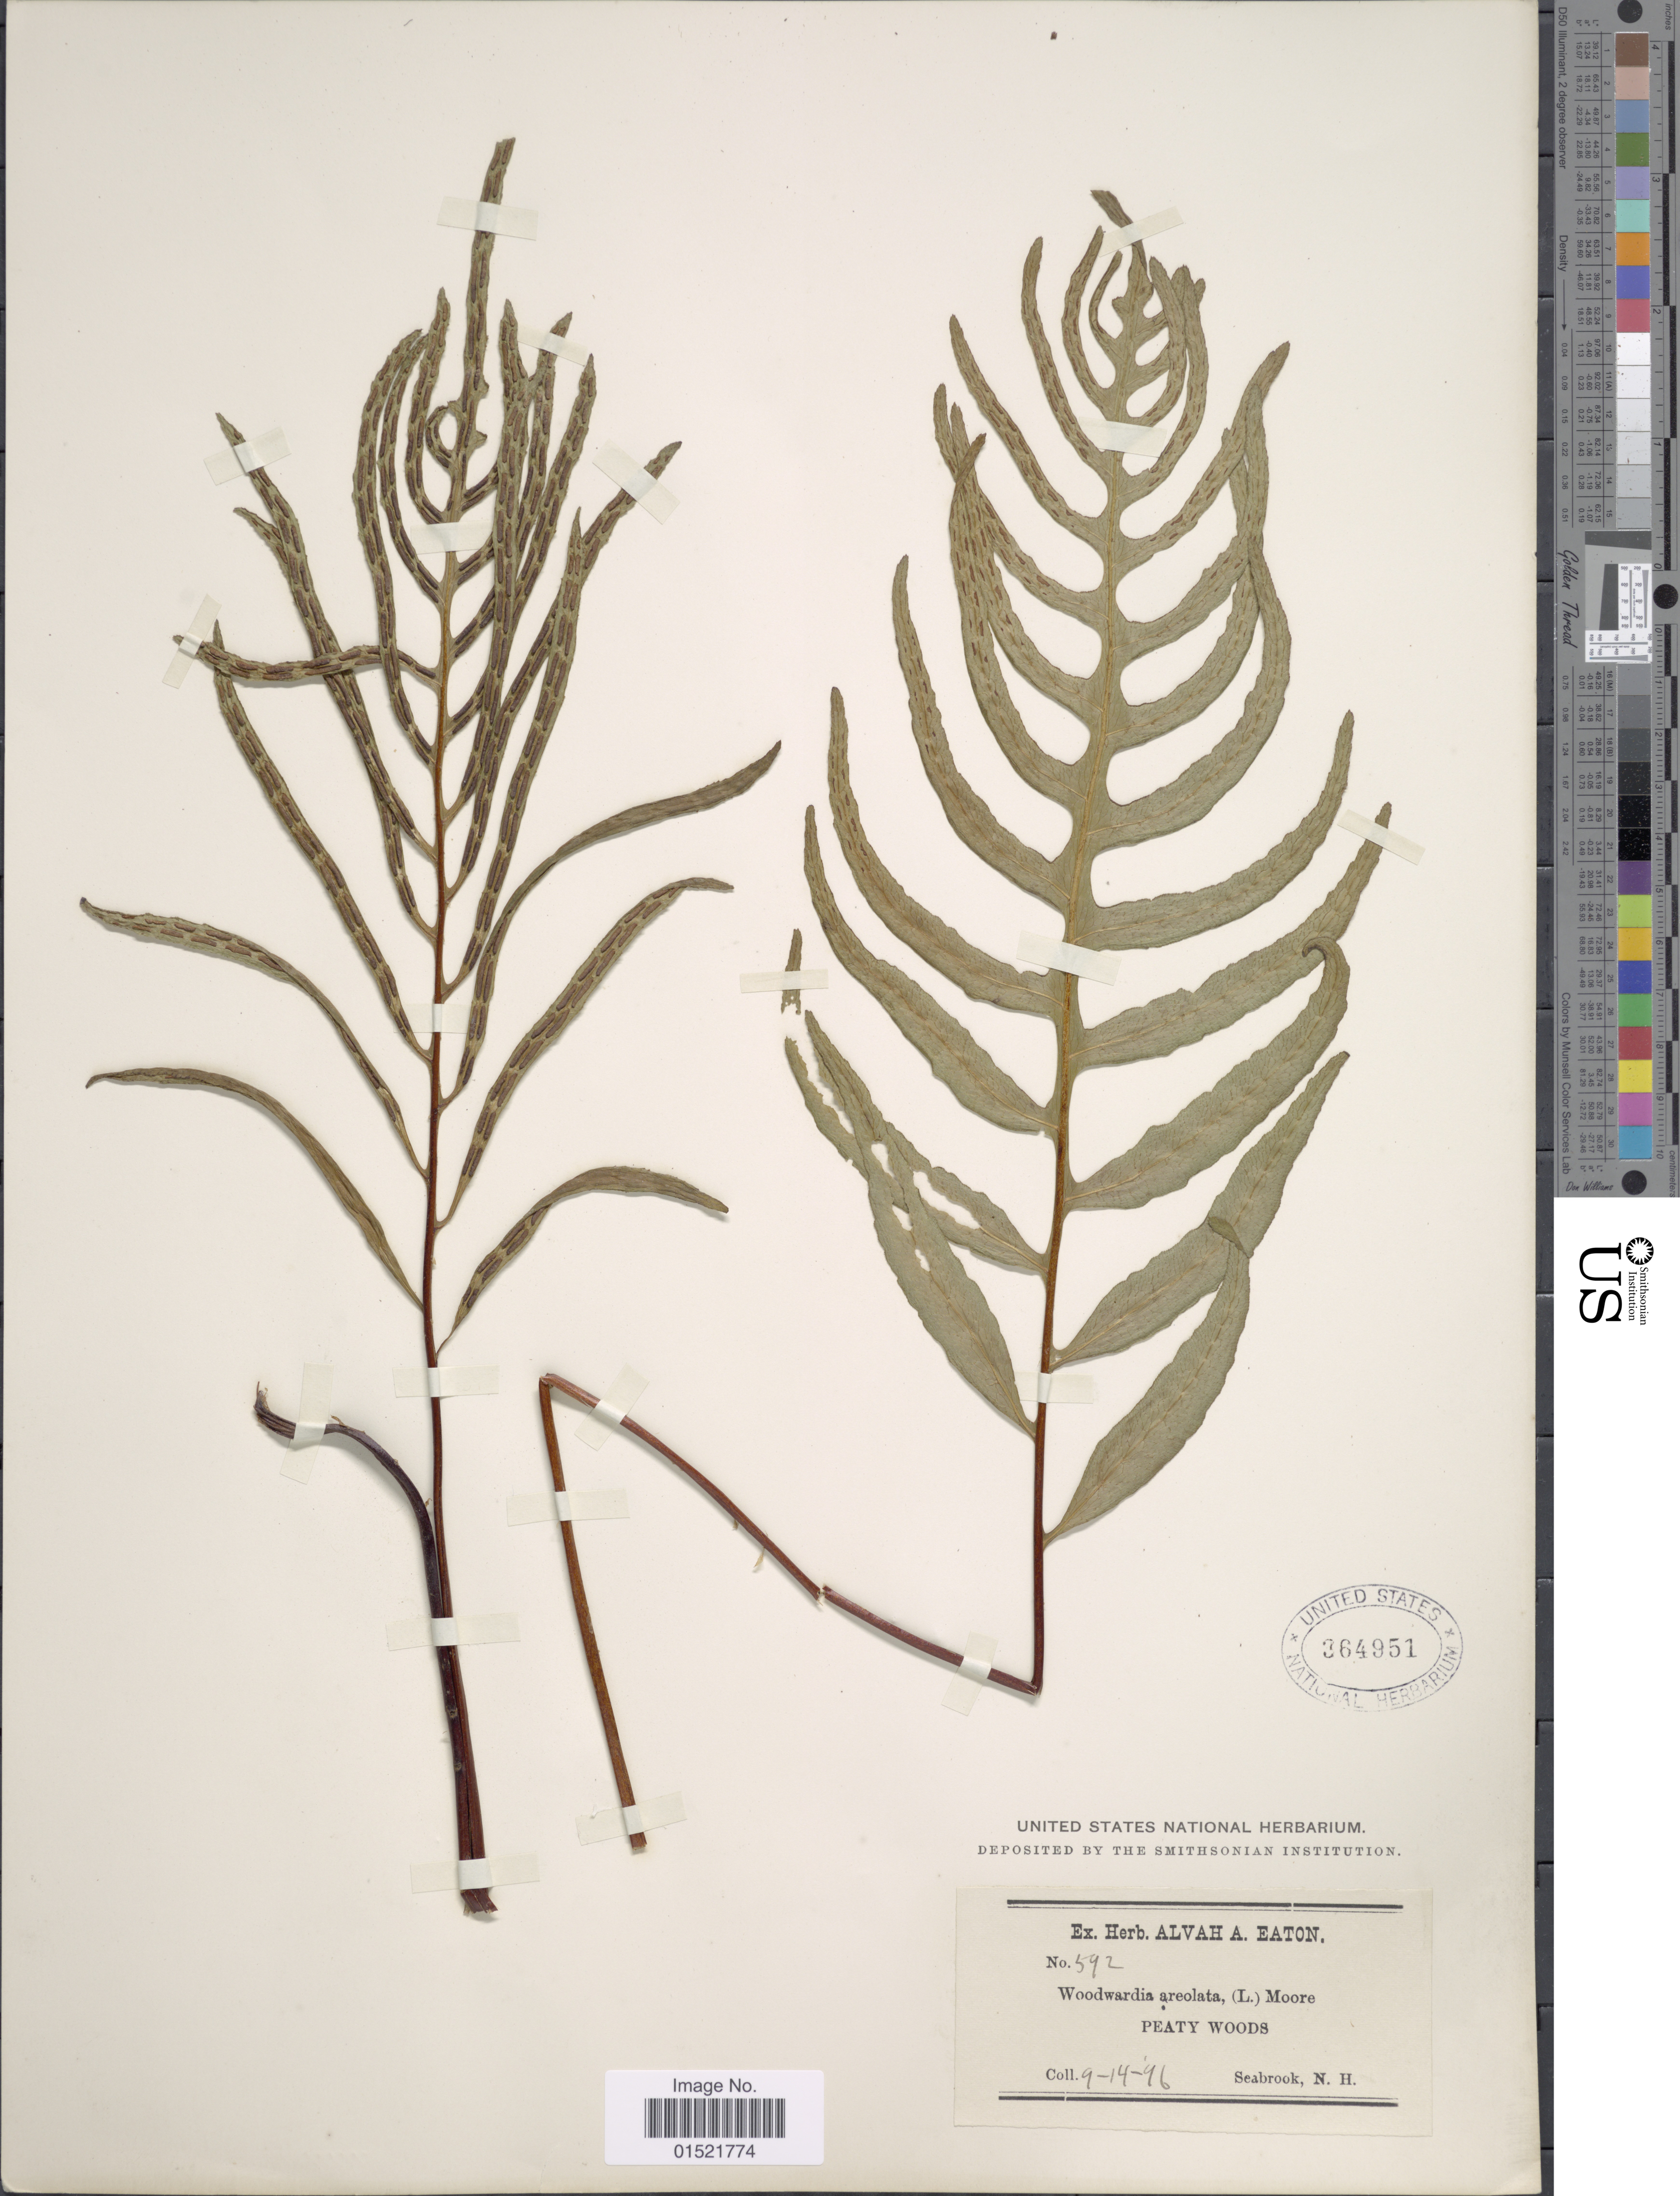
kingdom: Plantae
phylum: Tracheophyta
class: Polypodiopsida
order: Polypodiales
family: Blechnaceae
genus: Woodwardia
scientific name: Woodwardia areolata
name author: (L.) T. Moore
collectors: N. Seabrook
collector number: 592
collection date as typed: Transcribed d/m/y: 14/9/96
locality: Peaty Woods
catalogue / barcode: US 364951